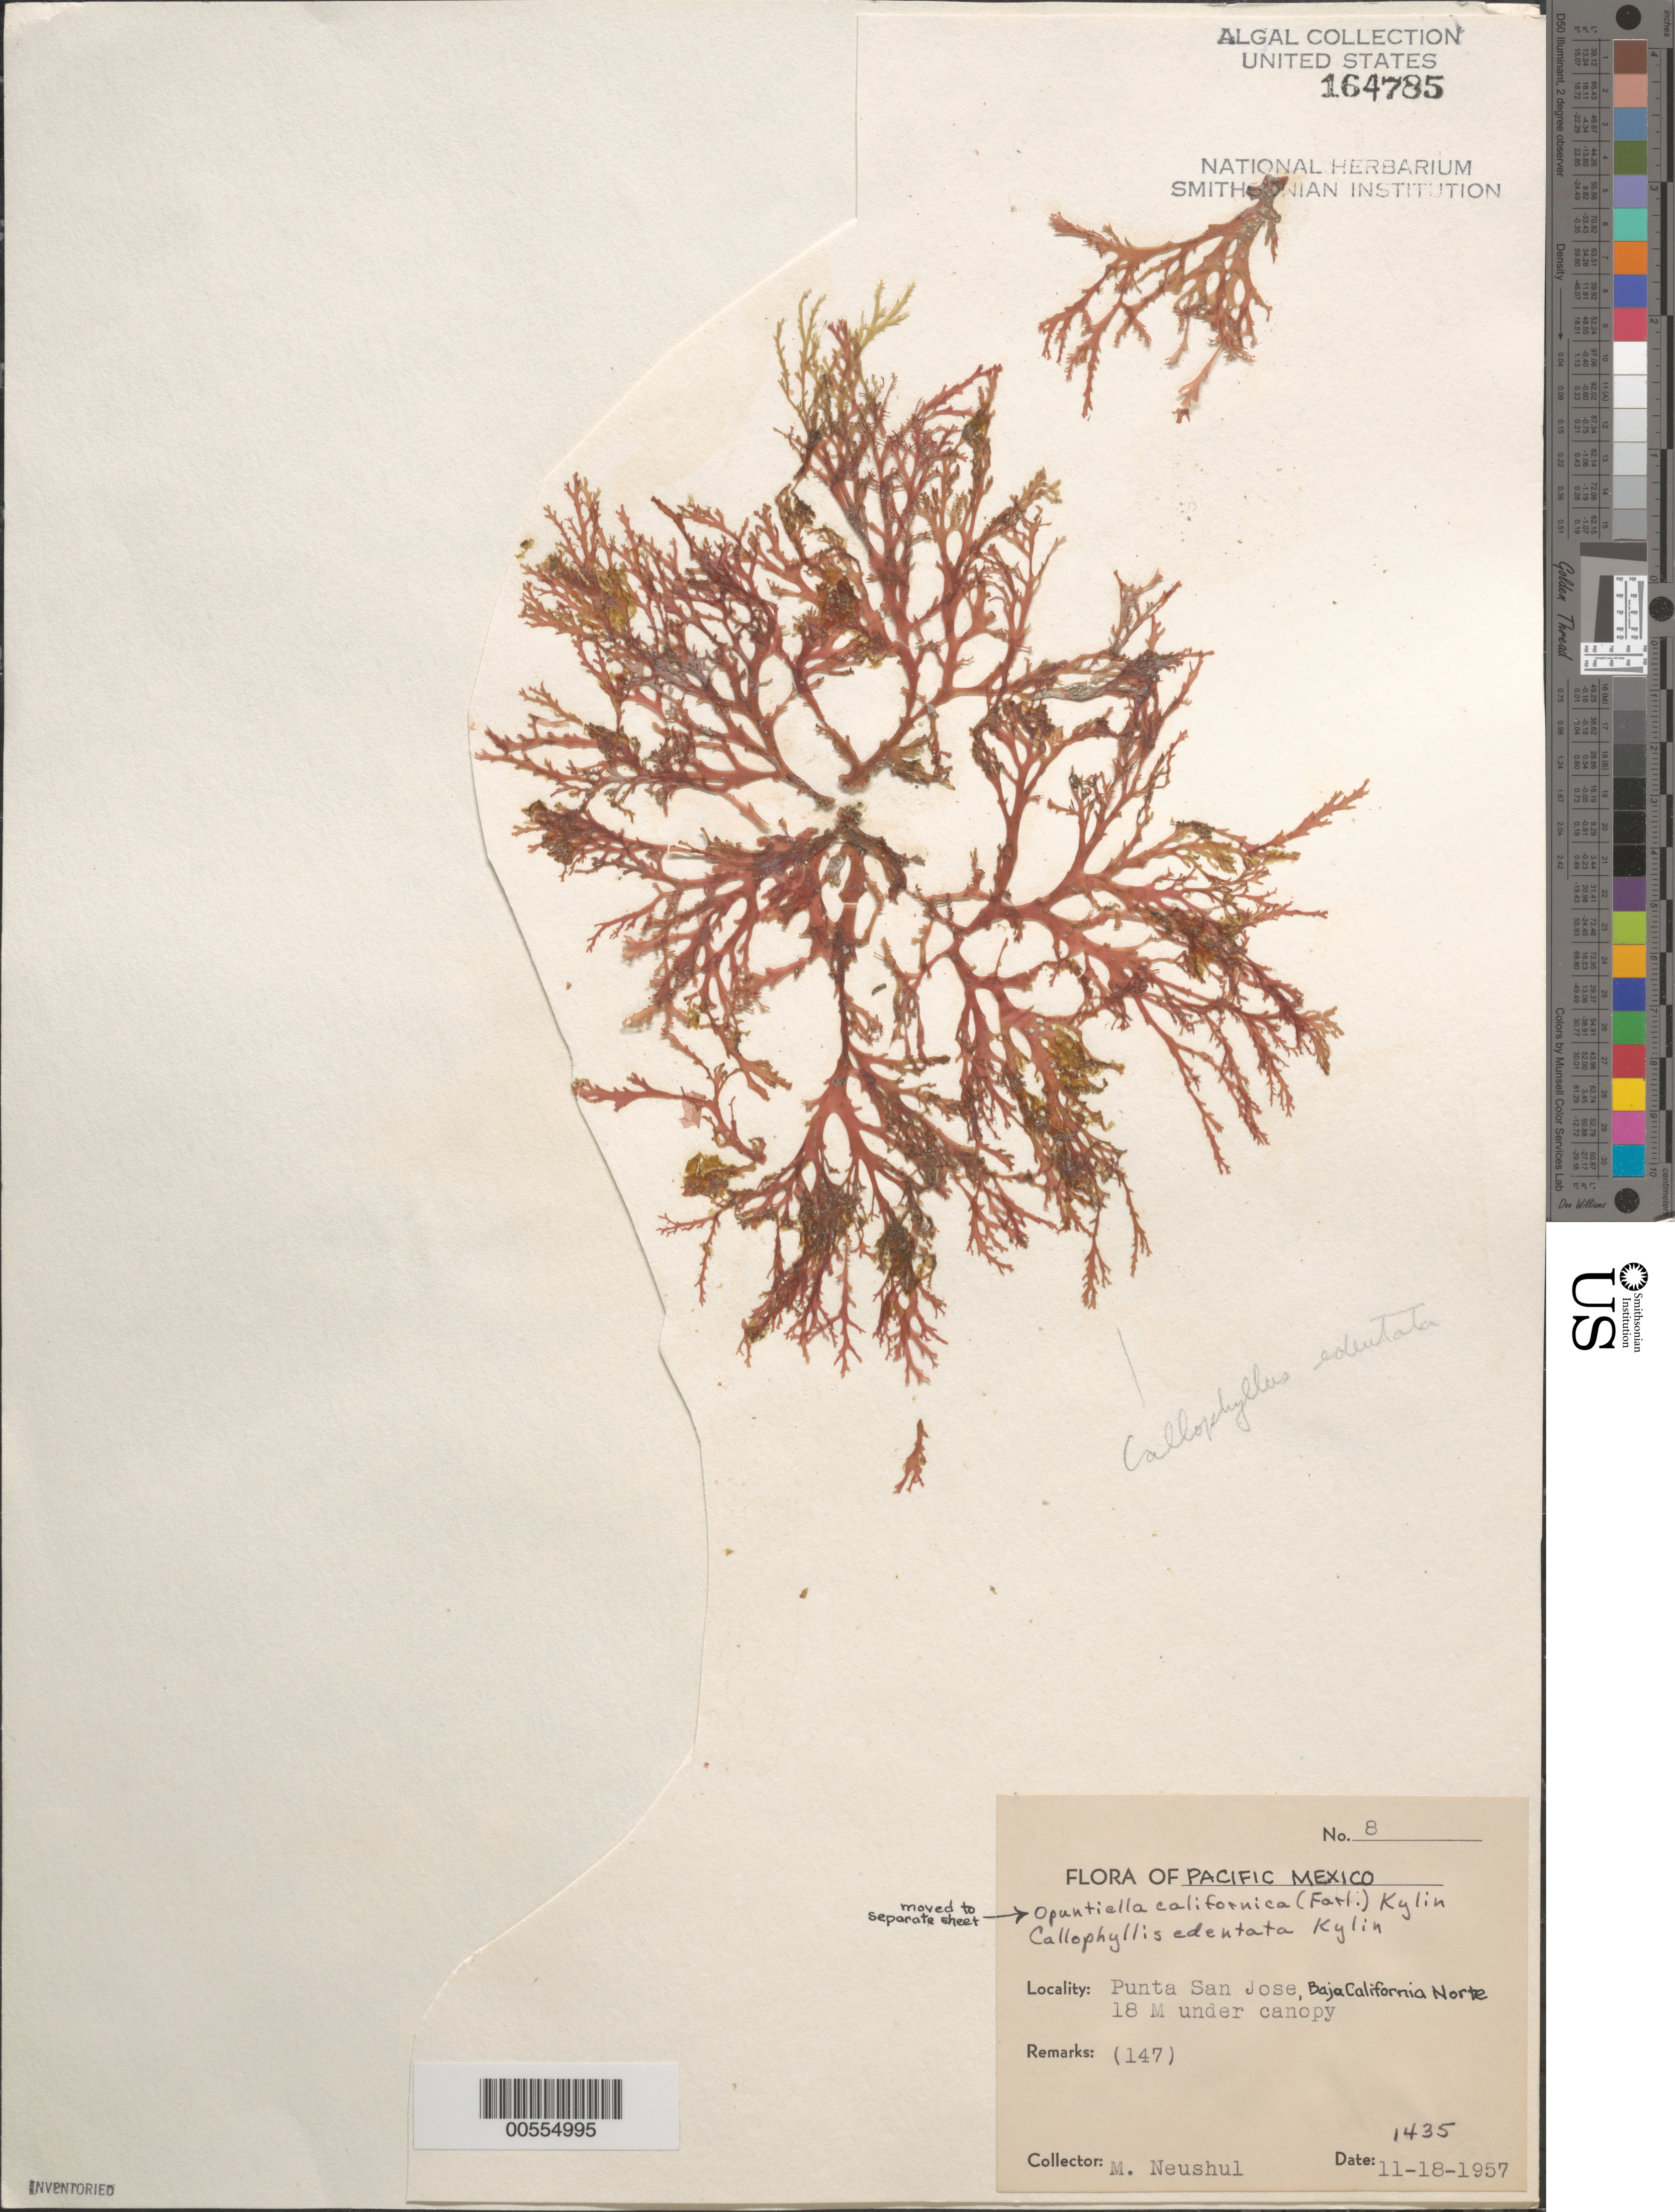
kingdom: Plantae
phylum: Rhodophyta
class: Florideophyceae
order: Gigartinales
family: Kallymeniaceae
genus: Callophyllis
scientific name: Callophyllis edentata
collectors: M. Neushul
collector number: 1435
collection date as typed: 18 Nov 1957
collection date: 1957-11-18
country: Mexico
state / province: Baja California Norte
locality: Punta San Jose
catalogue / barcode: US 164785